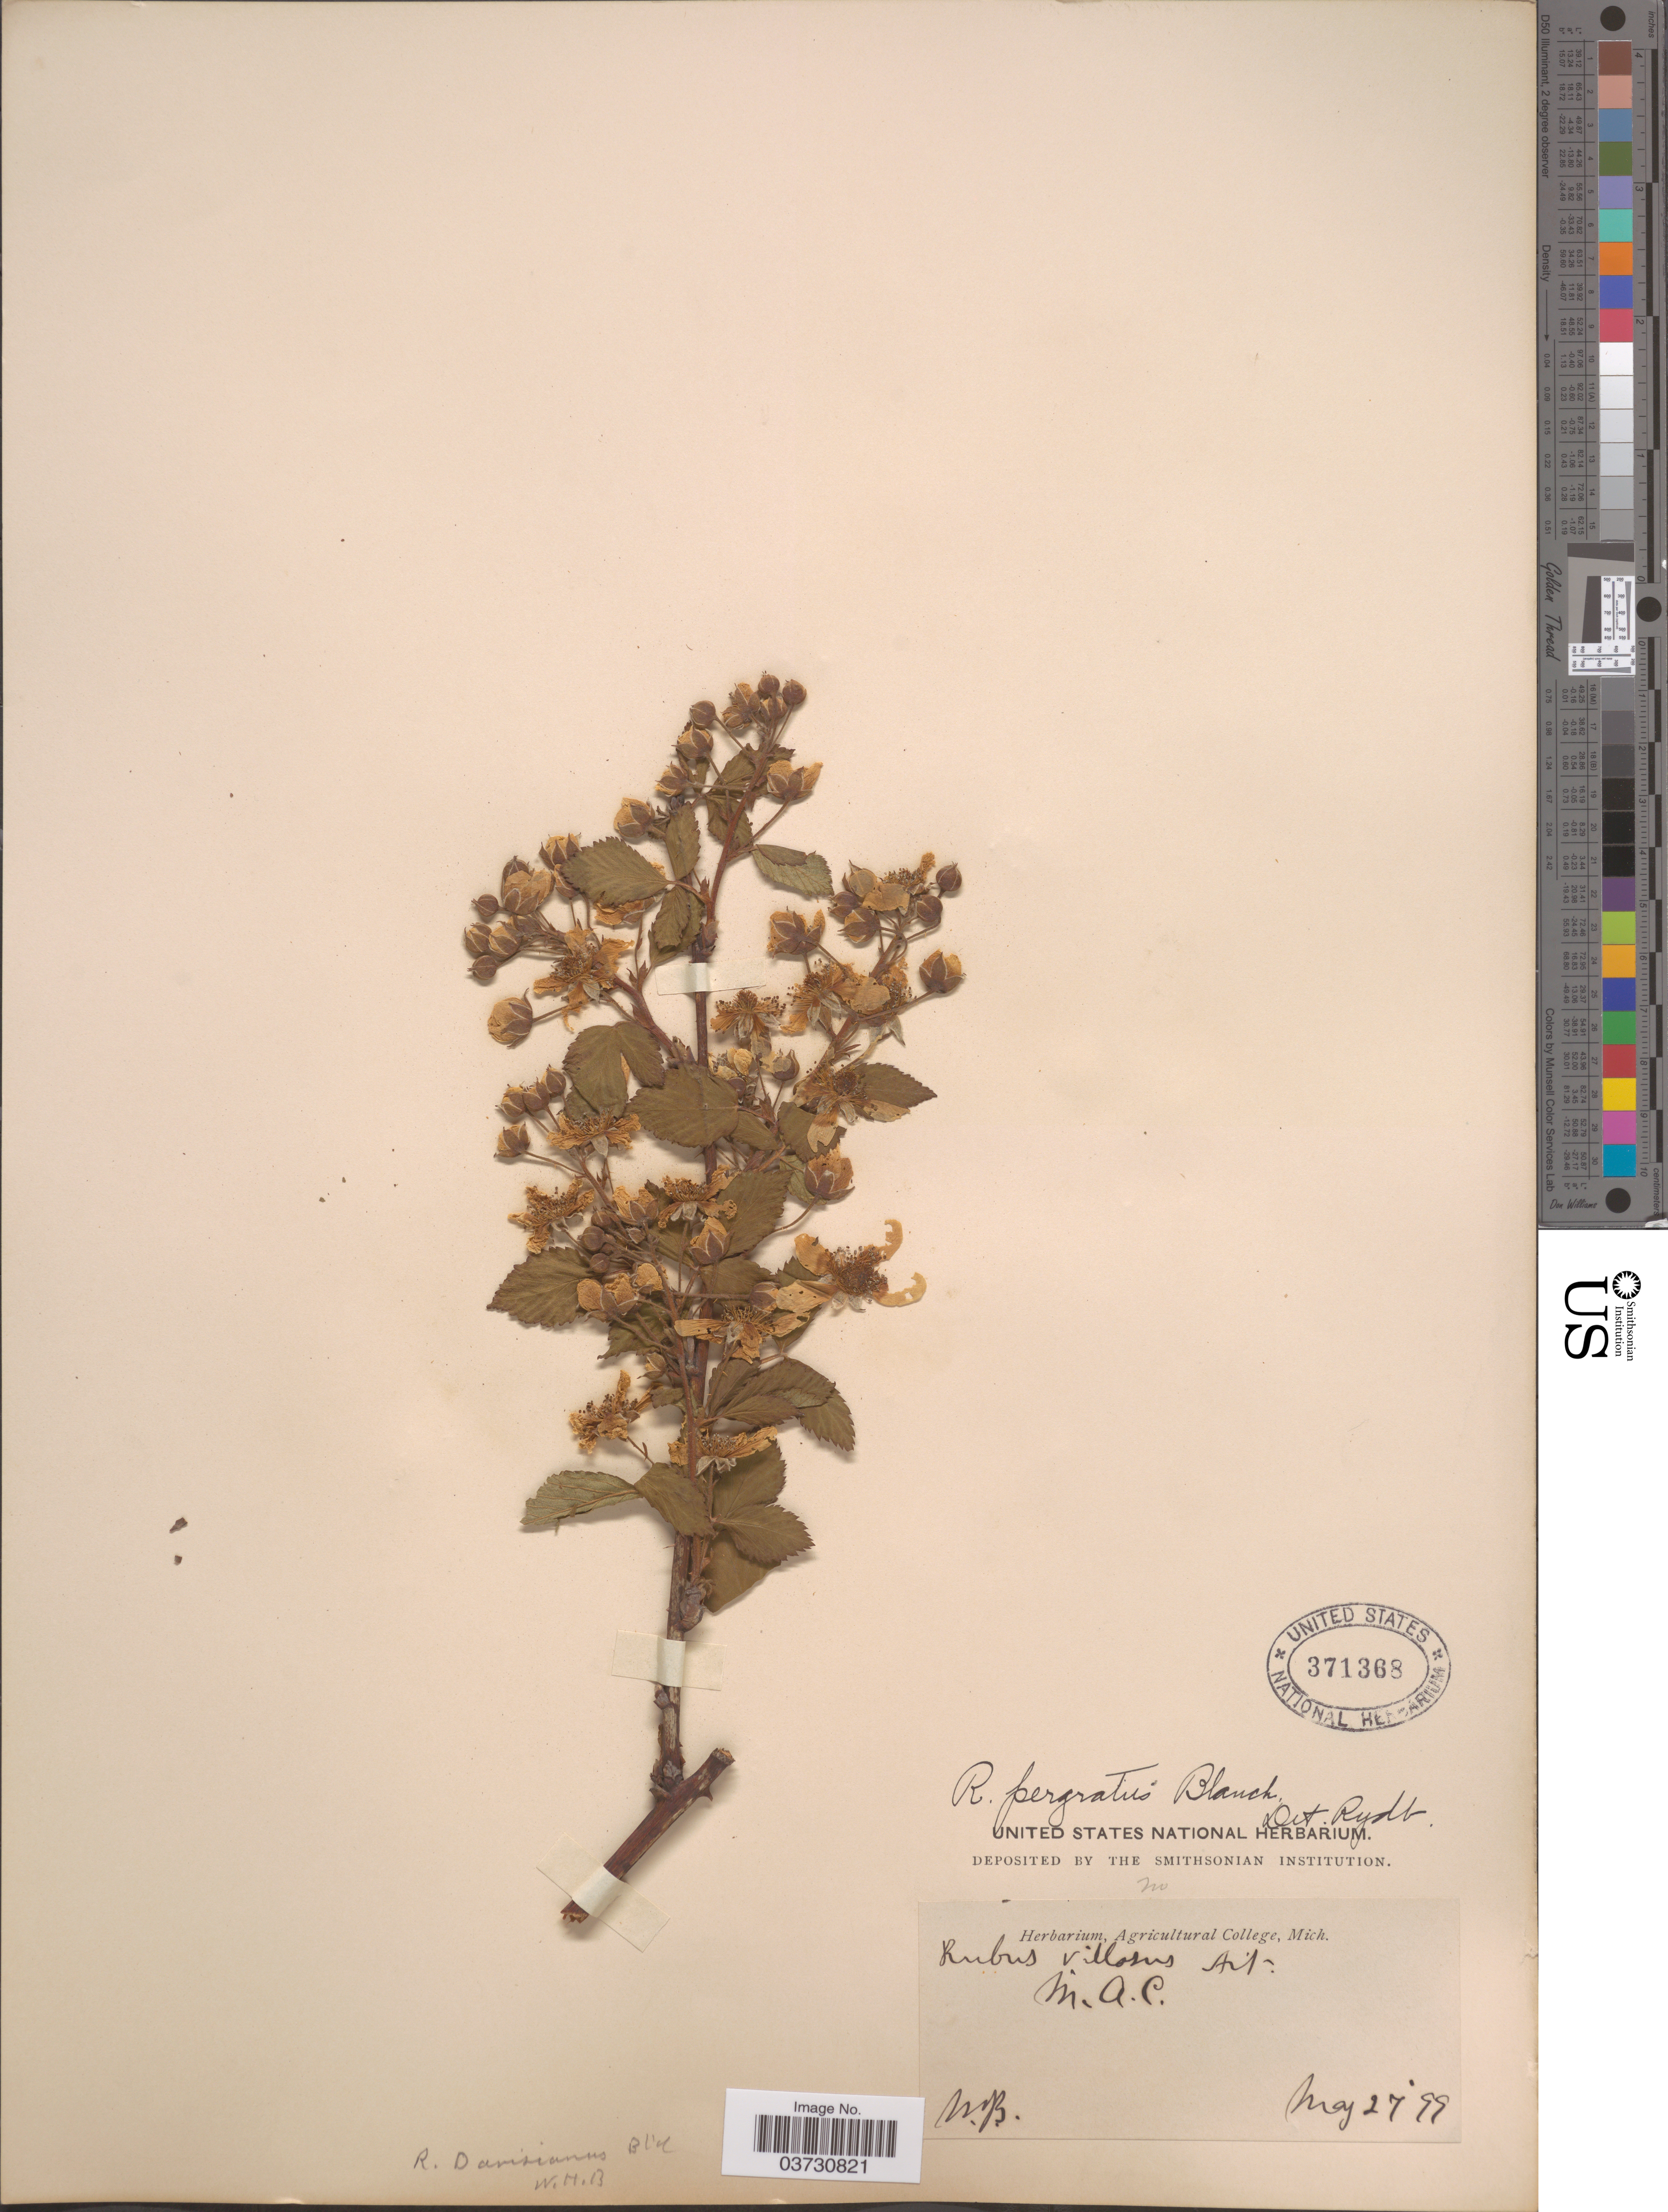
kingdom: Plantae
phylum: Tracheophyta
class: Magnoliopsida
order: Rosales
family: Rosaceae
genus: Rubus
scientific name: Rubus pergratus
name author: Blanch.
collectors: W.J.B.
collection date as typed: Transcribed d/m/y: 27/5/99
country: United States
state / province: Michigan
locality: M.A.C.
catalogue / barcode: US 371368